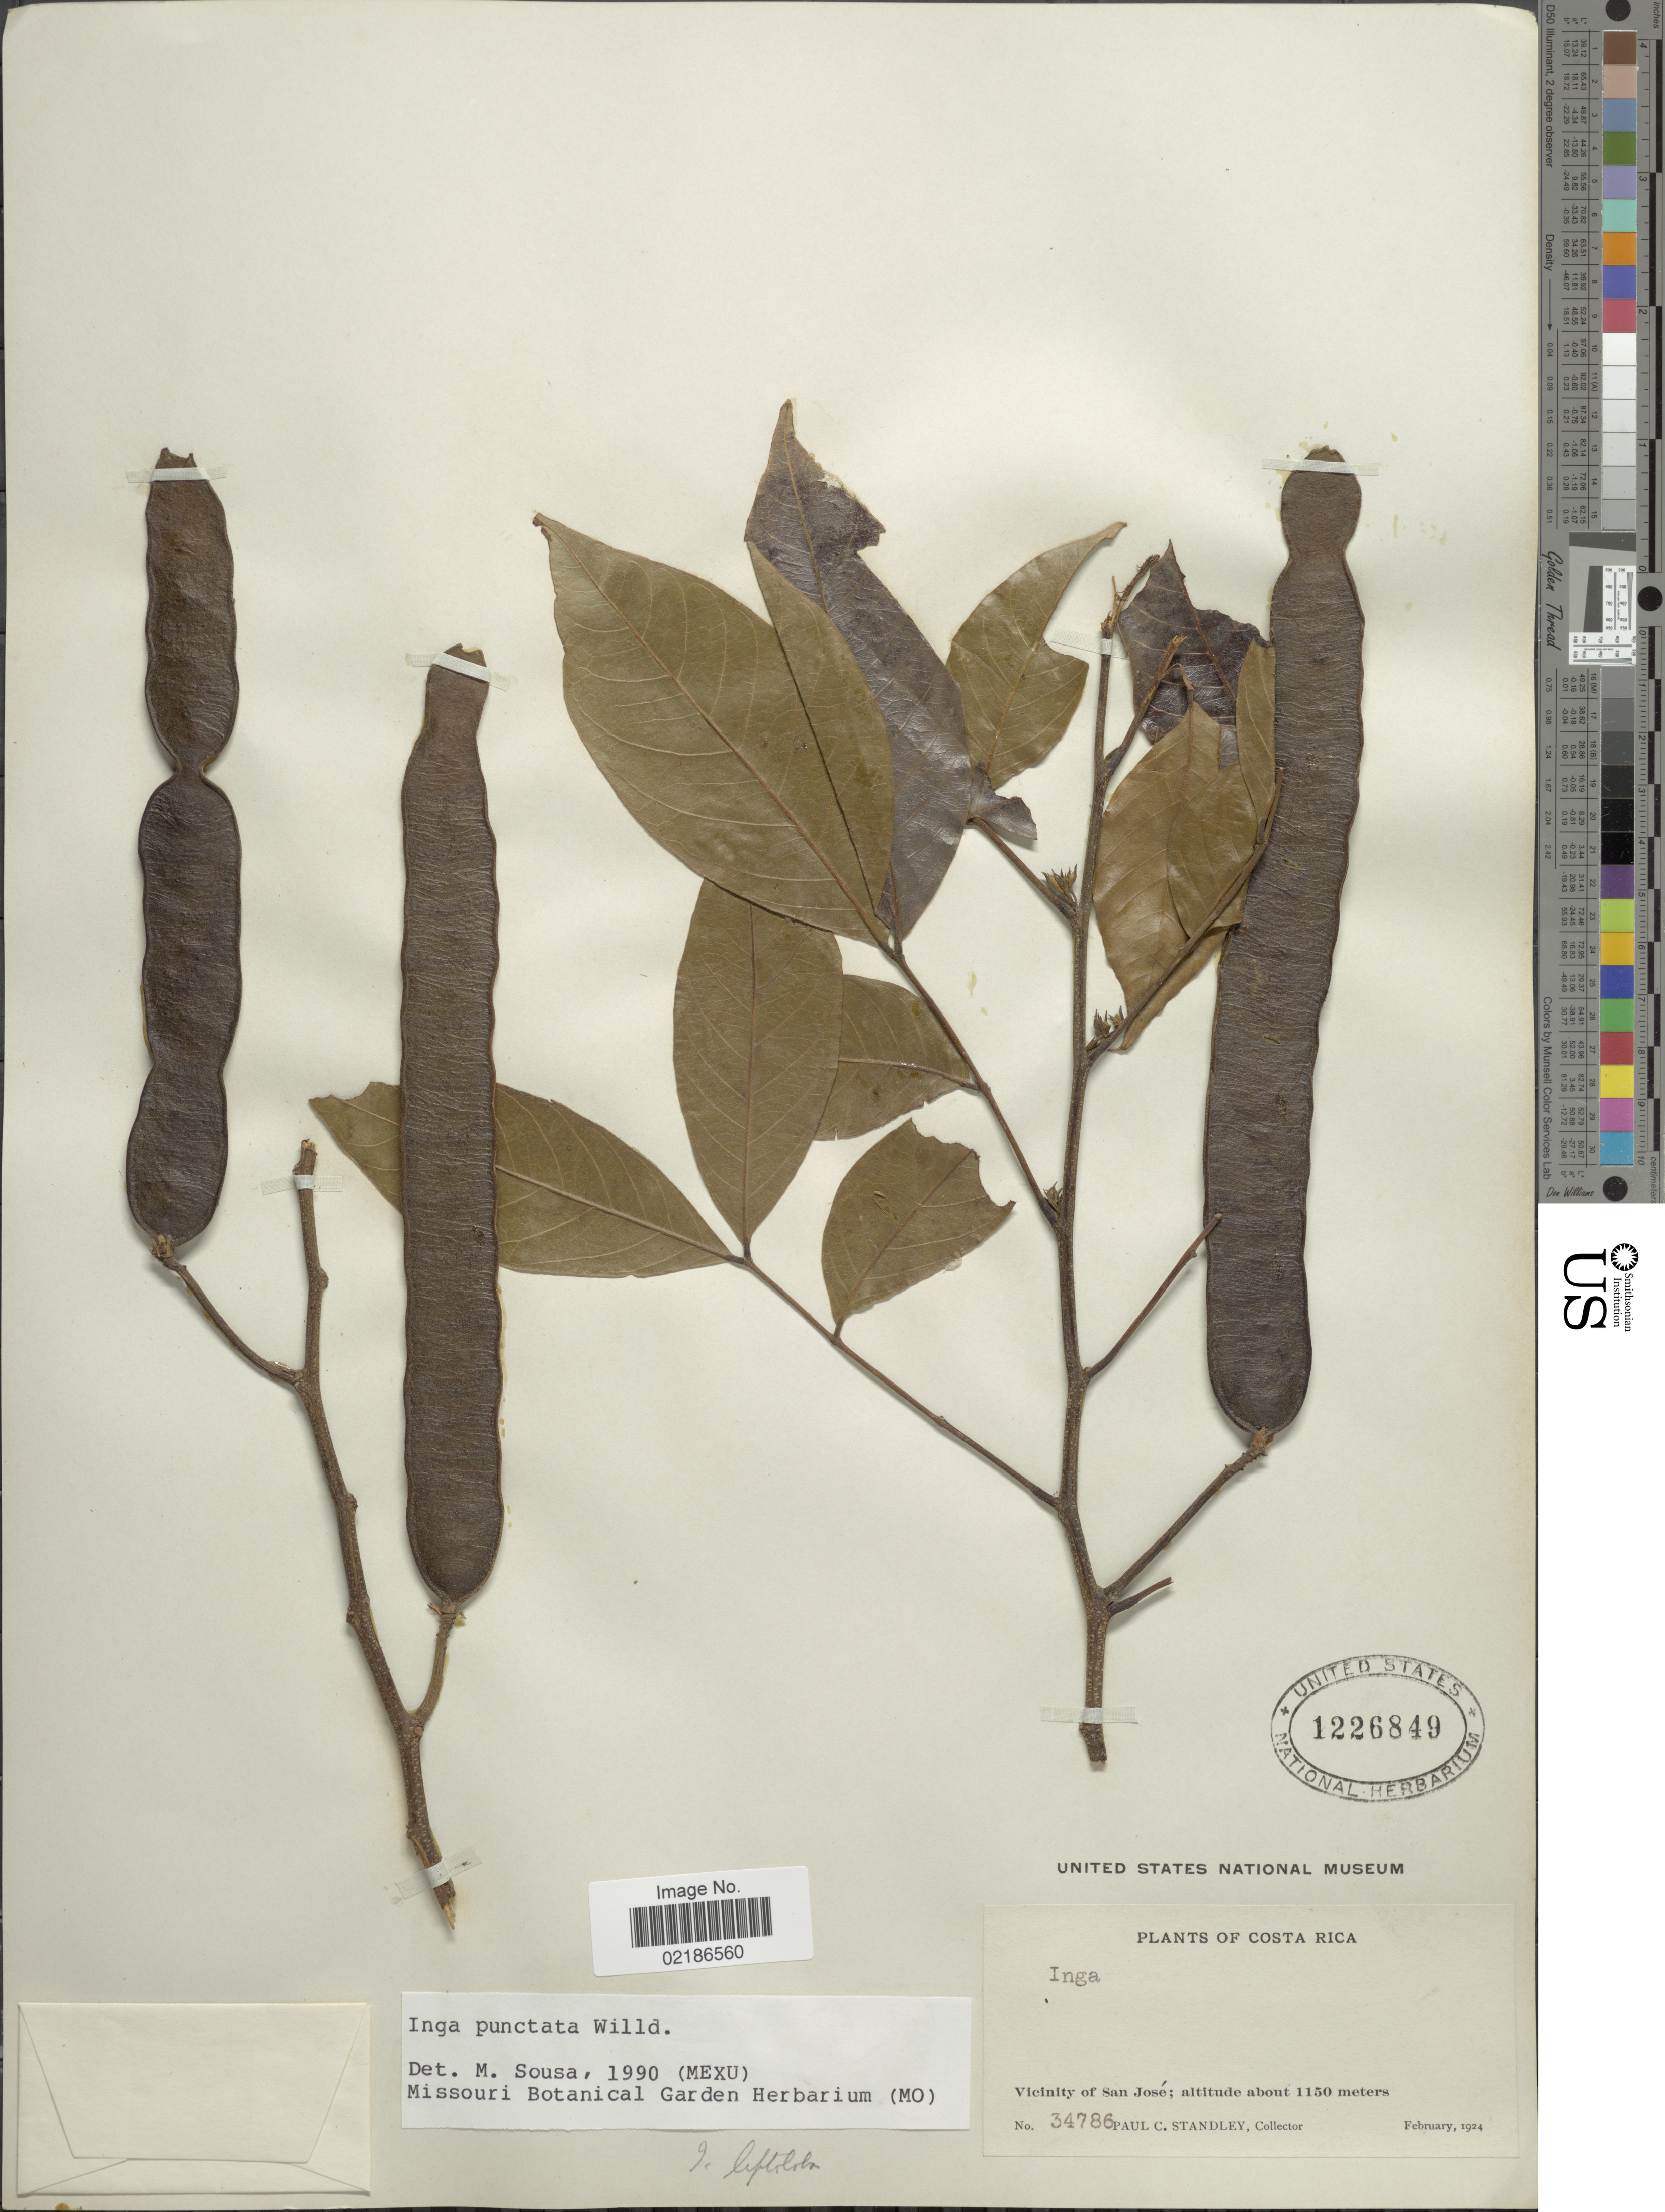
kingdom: Plantae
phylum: Tracheophyta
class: Magnoliopsida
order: Fabales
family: Fabaceae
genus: Inga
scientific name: Inga punctata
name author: Willd.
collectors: P. C. Standley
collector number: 34786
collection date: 1924-02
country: Costa Rica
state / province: San José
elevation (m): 1150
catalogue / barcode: US 1226849